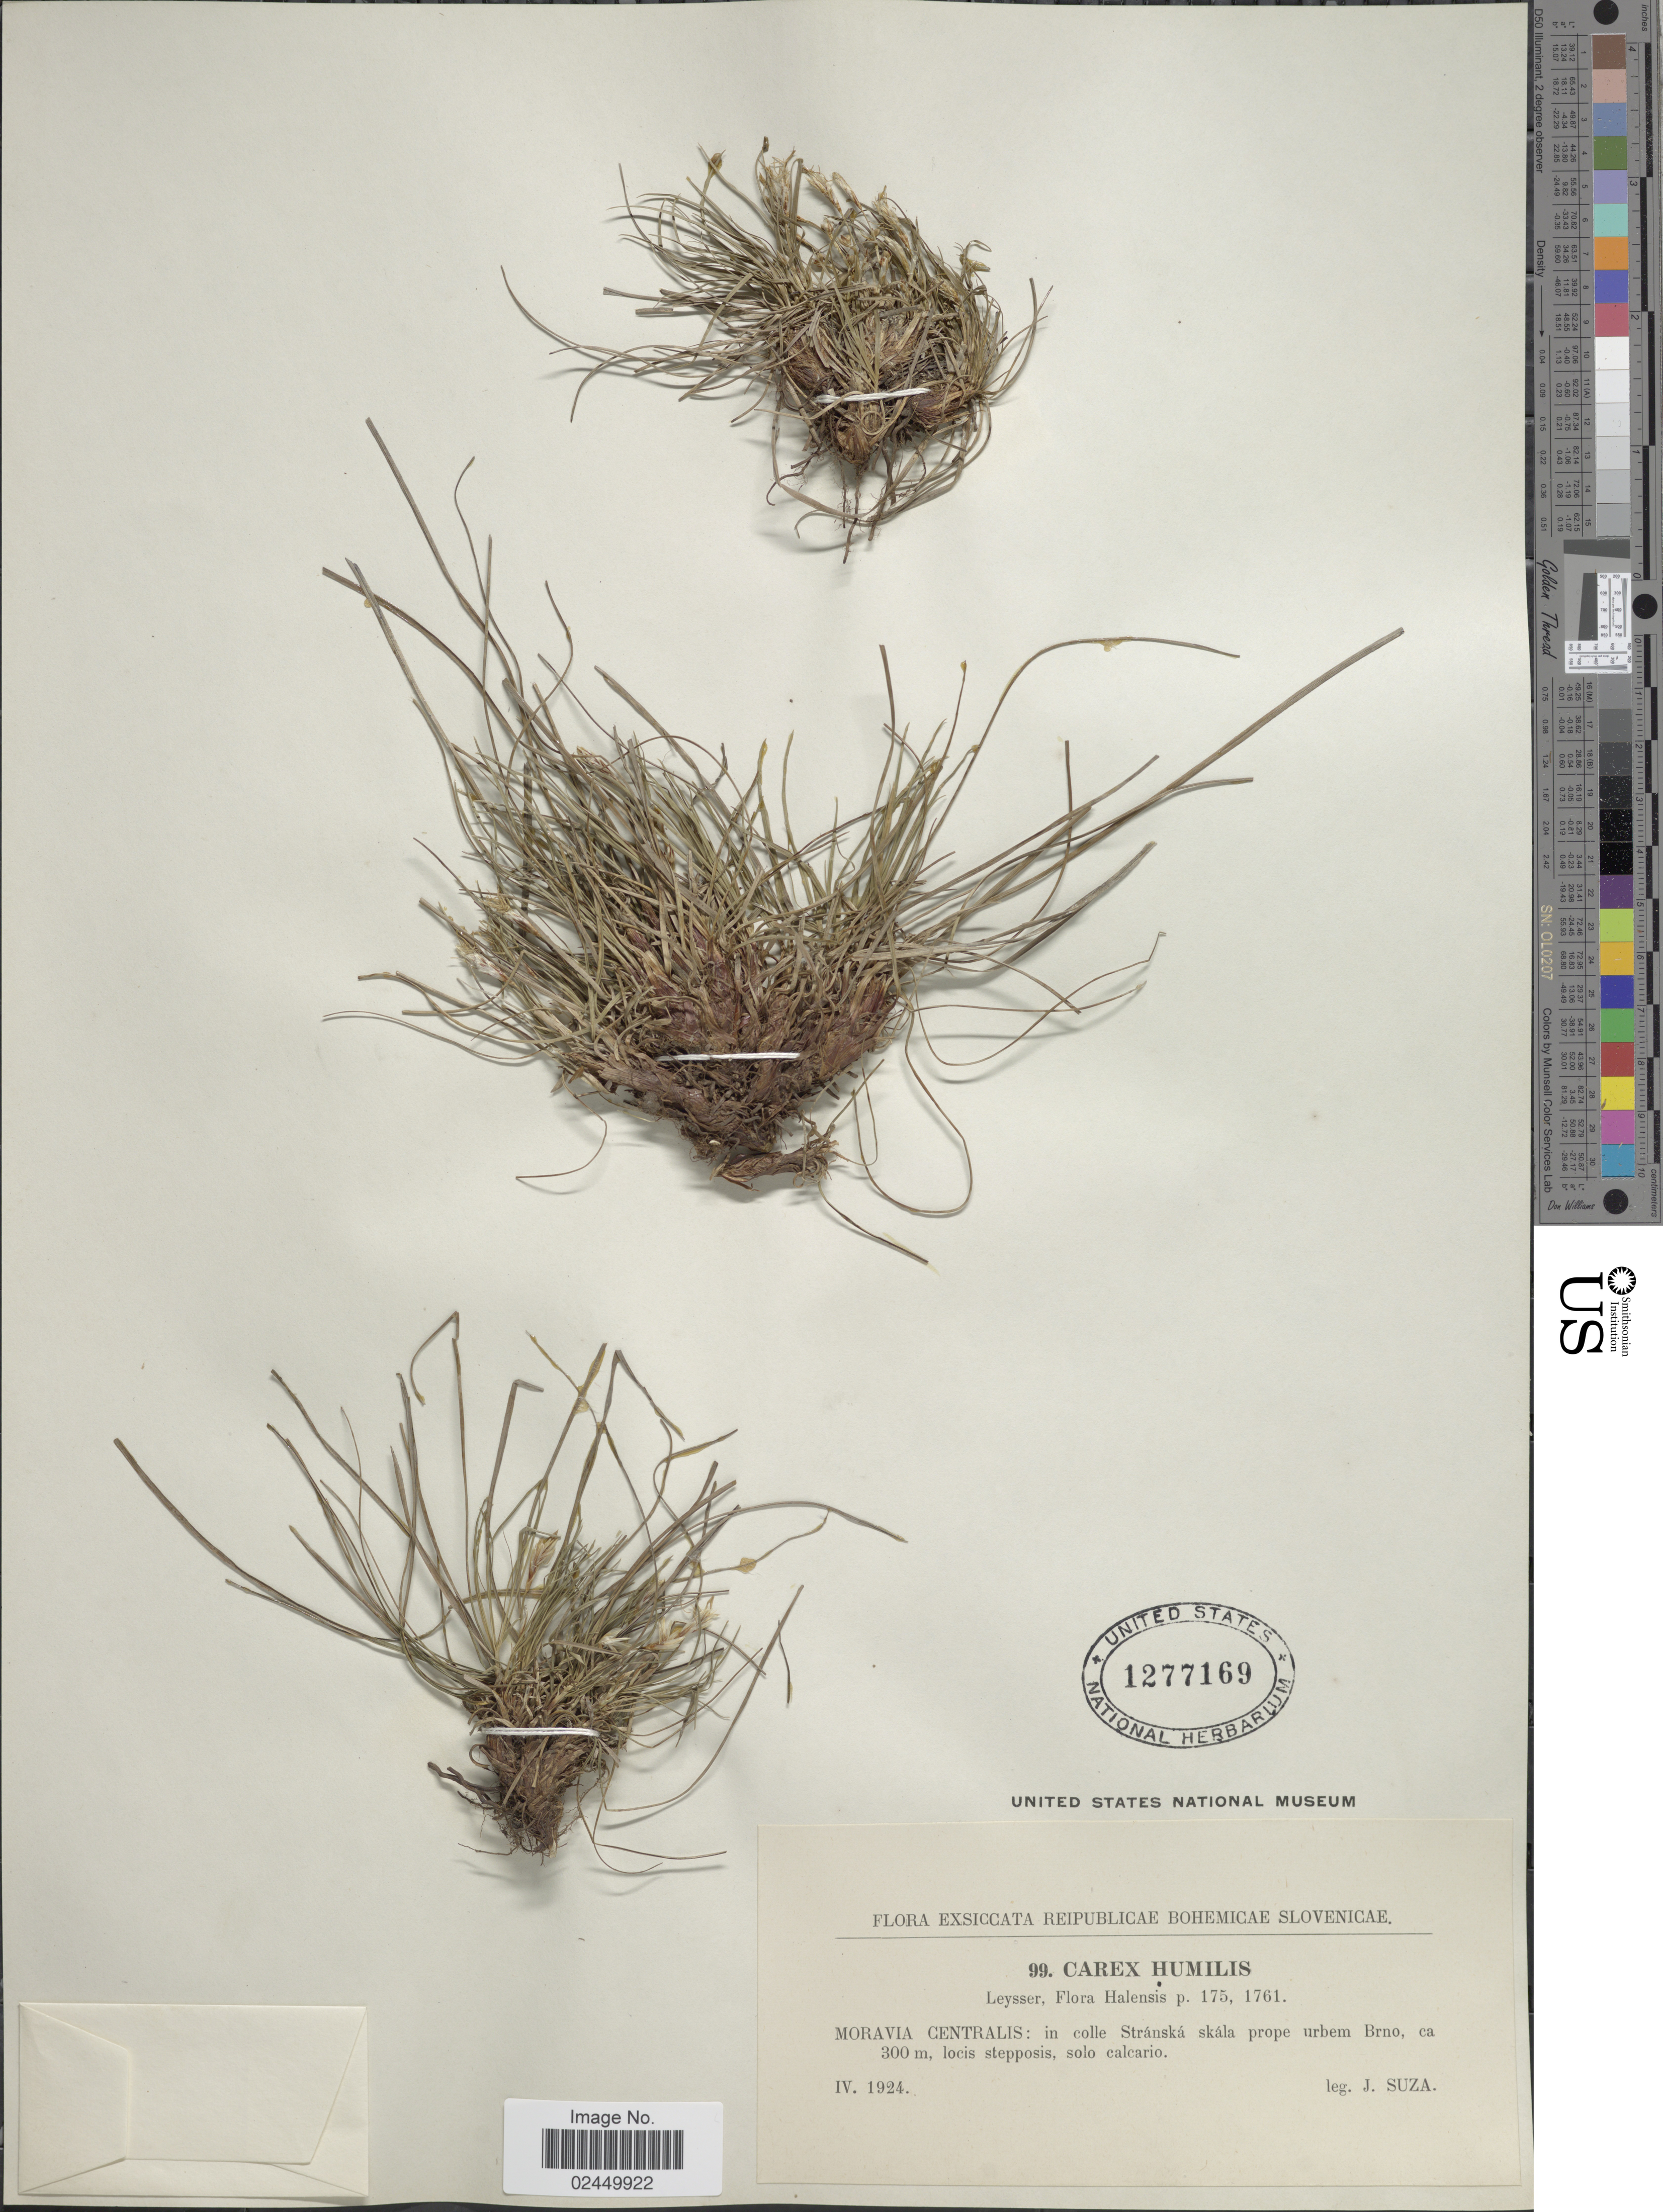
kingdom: Plantae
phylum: Tracheophyta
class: Liliopsida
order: Poales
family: Cyperaceae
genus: Carex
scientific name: Carex humilis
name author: Leyss.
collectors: J. Suza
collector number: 99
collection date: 1924-04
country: Czechia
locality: Reipublicae Bohemicae Slovenicae. Moravia Centralis: in colle Stranska skala prope urbem Brno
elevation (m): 300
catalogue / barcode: US 1277169